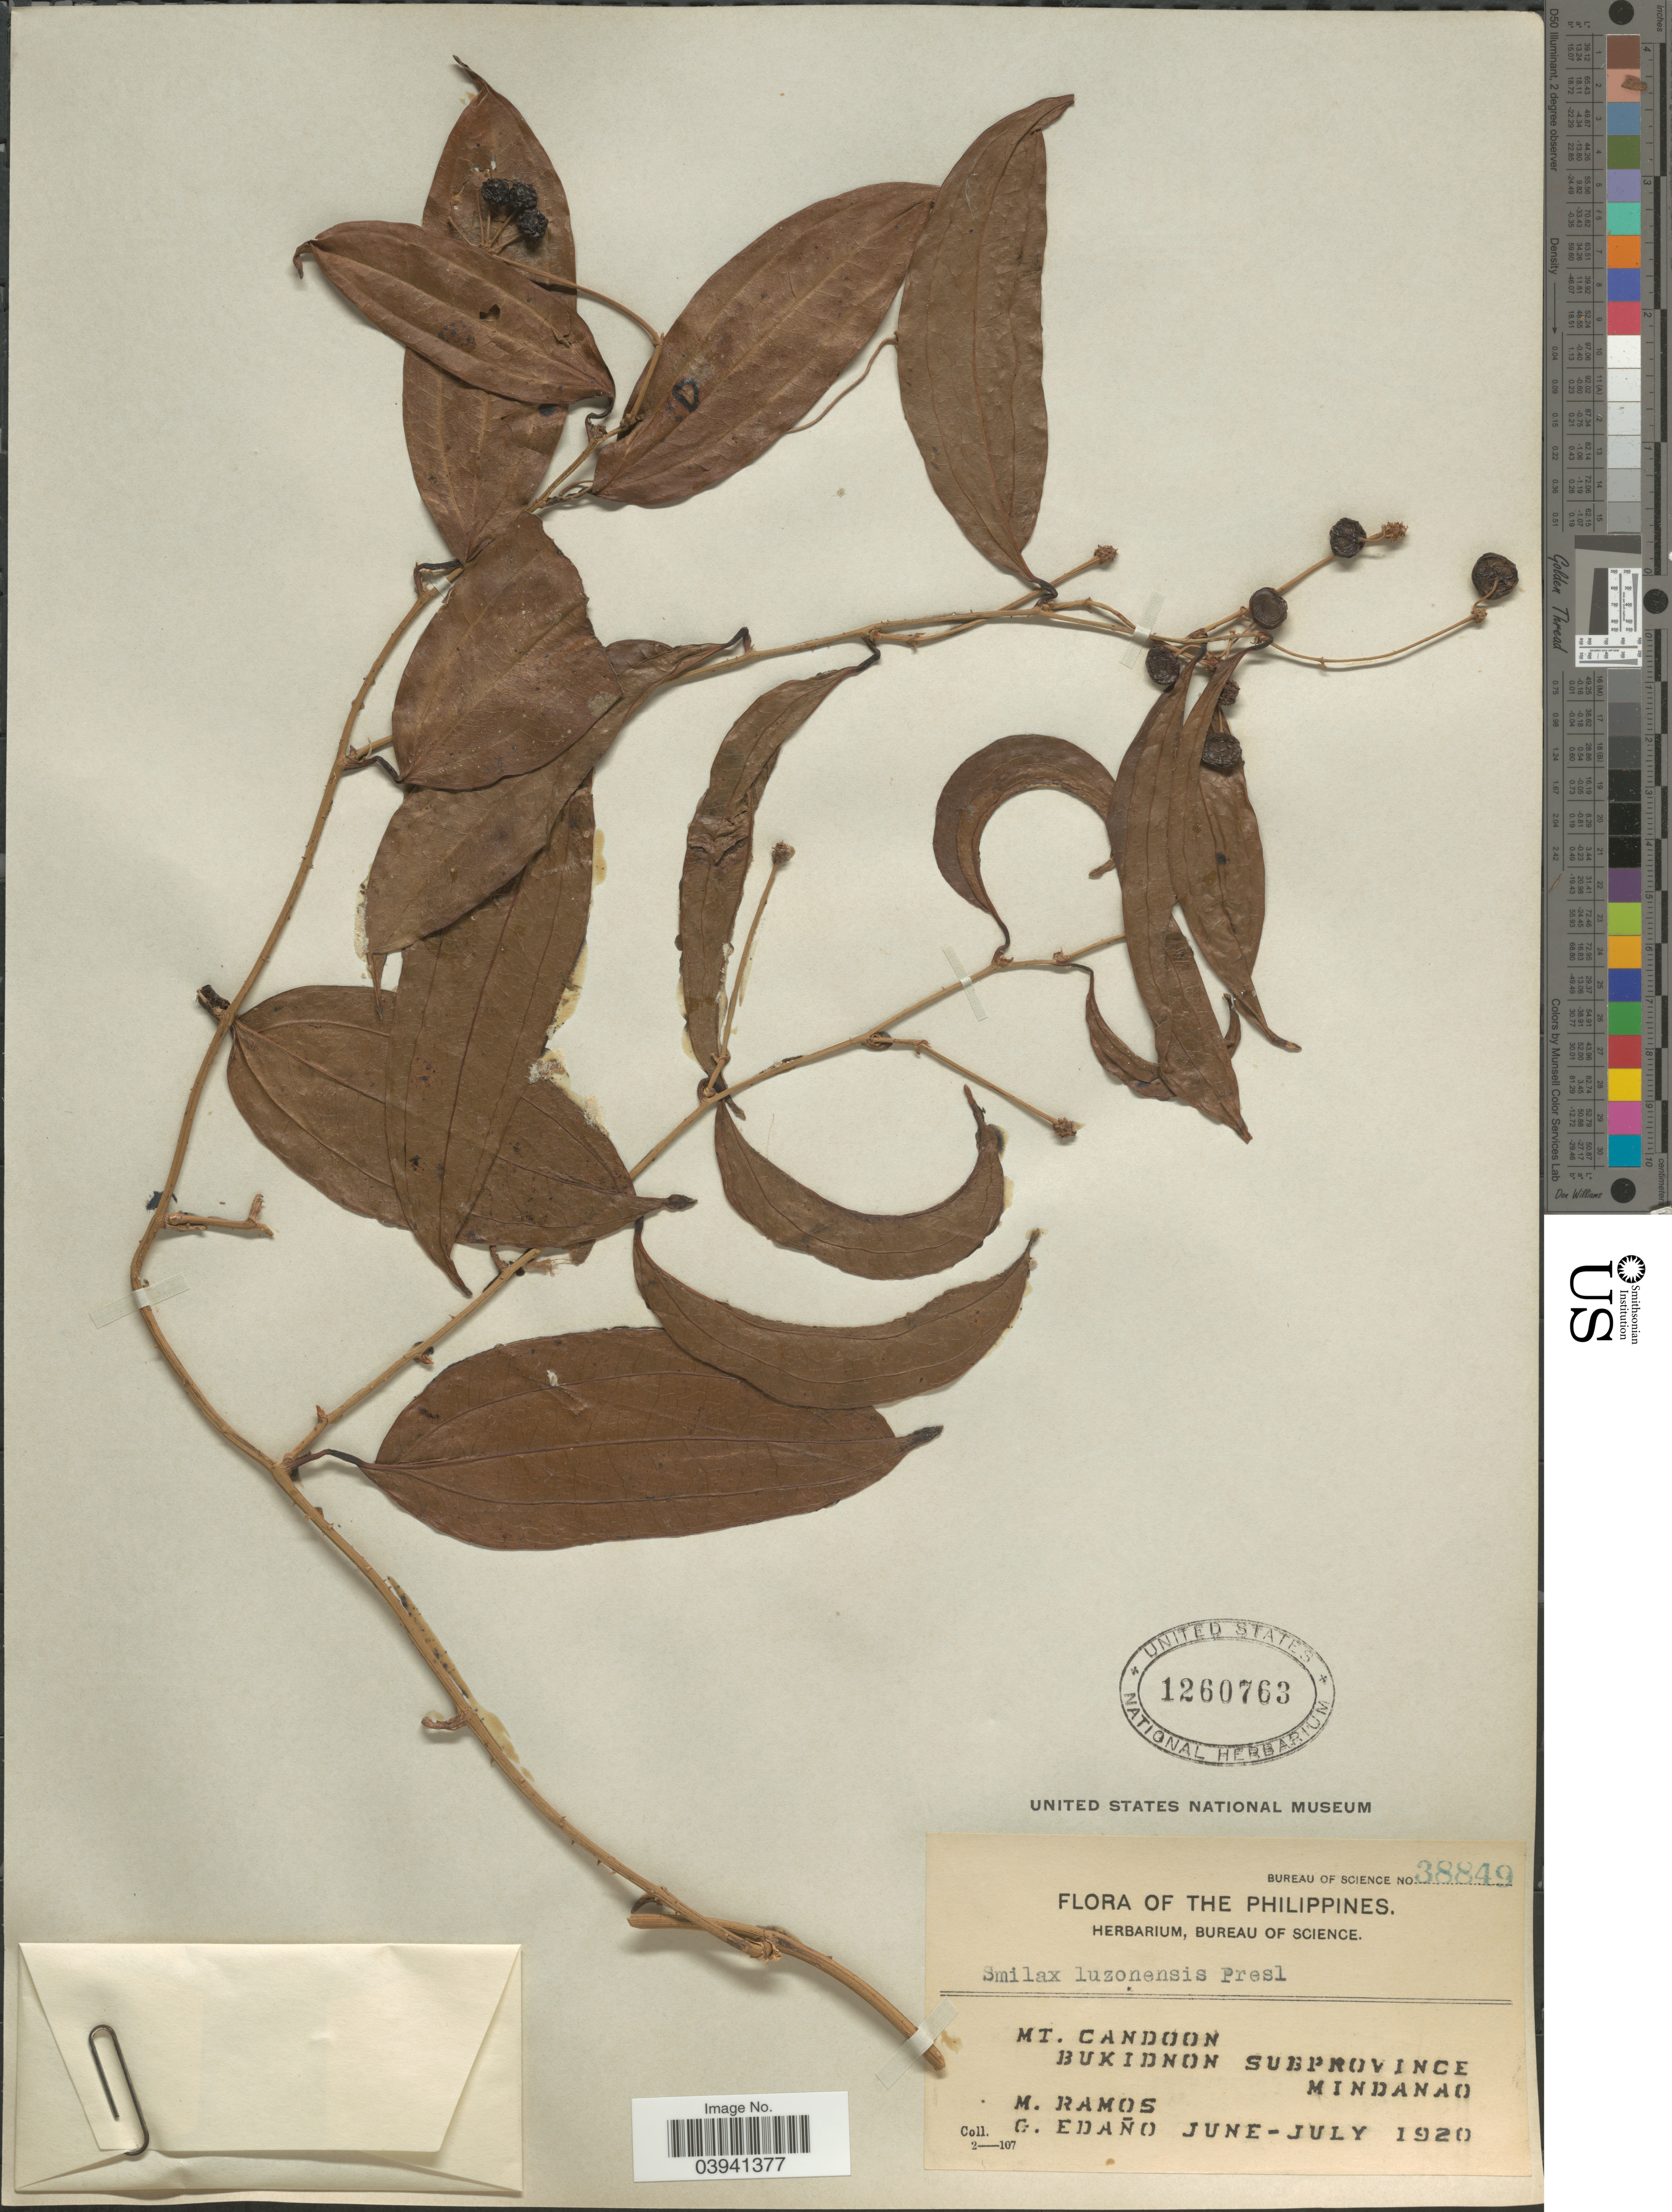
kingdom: Plantae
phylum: Tracheophyta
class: Liliopsida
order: Liliales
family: Smilacaceae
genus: Smilax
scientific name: Smilax luzonensis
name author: C. Presl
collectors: M. Ramos & G. Edaño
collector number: Bureau of Science 38849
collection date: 1920-06/1920-07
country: Philippines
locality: Mt. Candoon, Bukidnon Subprovince, Mindanao.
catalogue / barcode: US 1260763